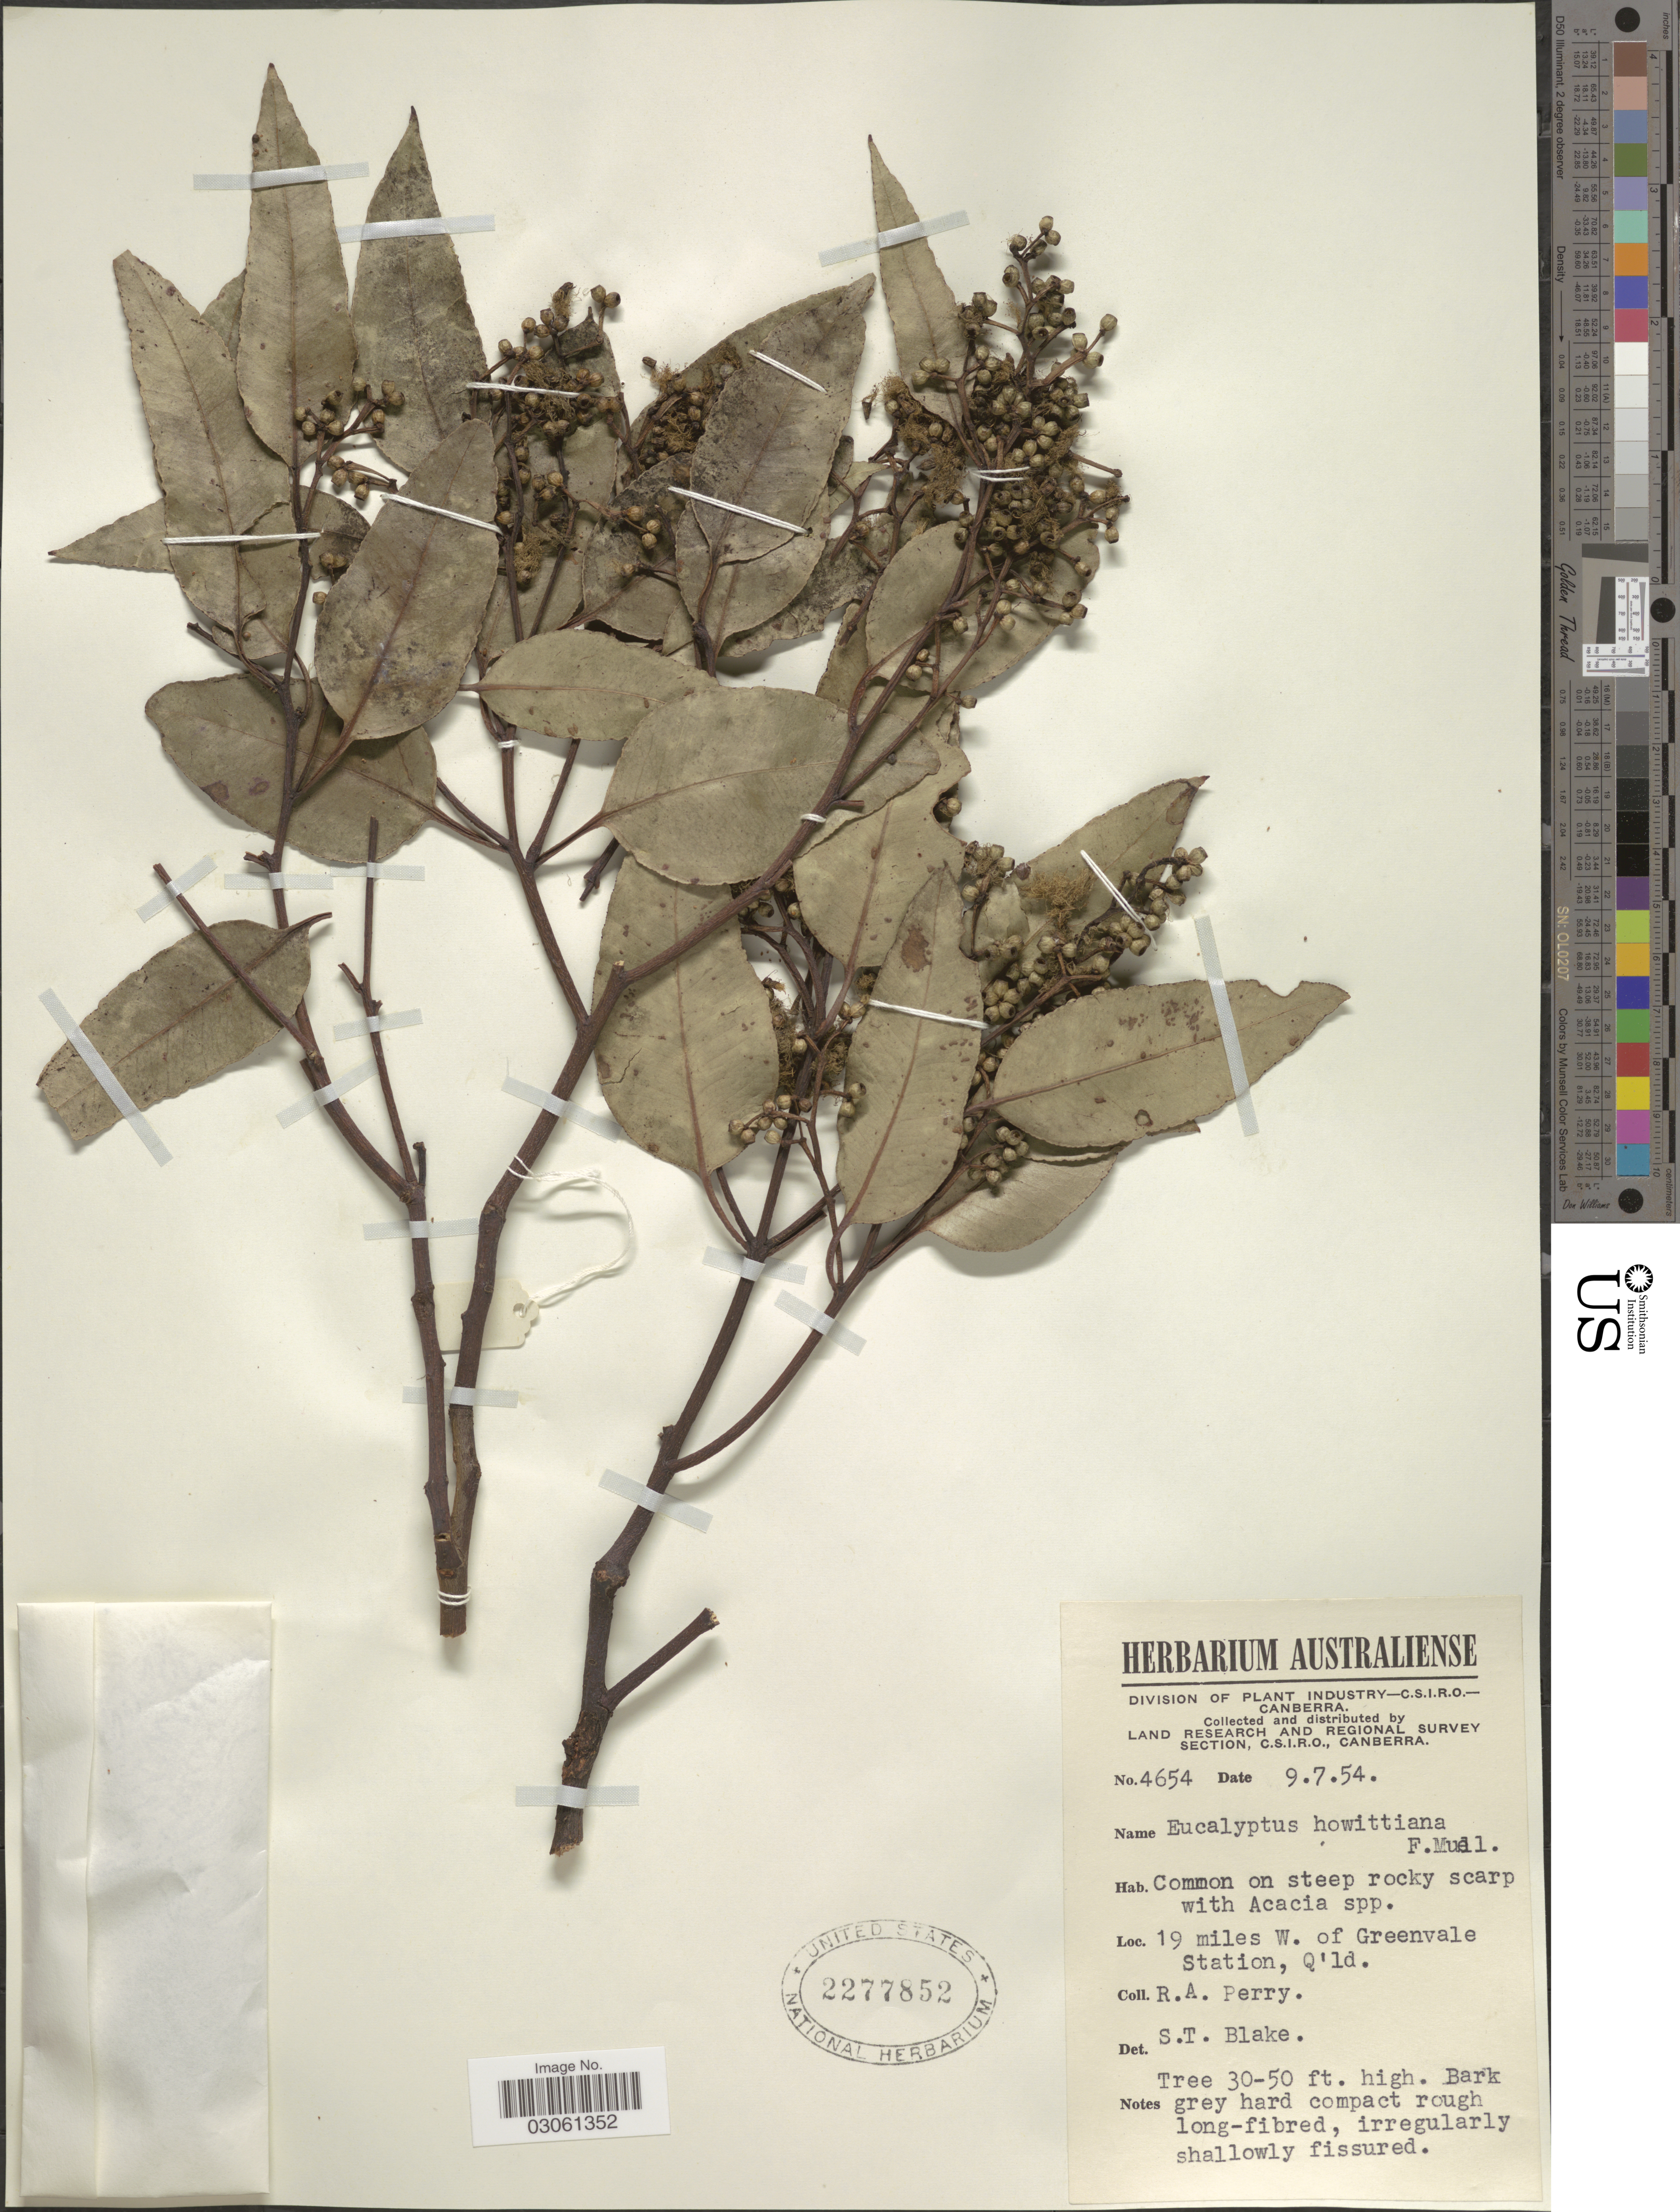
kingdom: Plantae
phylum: Tracheophyta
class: Magnoliopsida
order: Myrtales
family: Myrtaceae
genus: Eucalyptus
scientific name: Eucalyptus howittiana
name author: F. Muell.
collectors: Perry, R. A.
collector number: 4654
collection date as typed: Transcribed d/m/y: 9/7/54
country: Australia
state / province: Queensland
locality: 19 miles W. of Greenvale Station, Q'ld.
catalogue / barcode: US 2277852